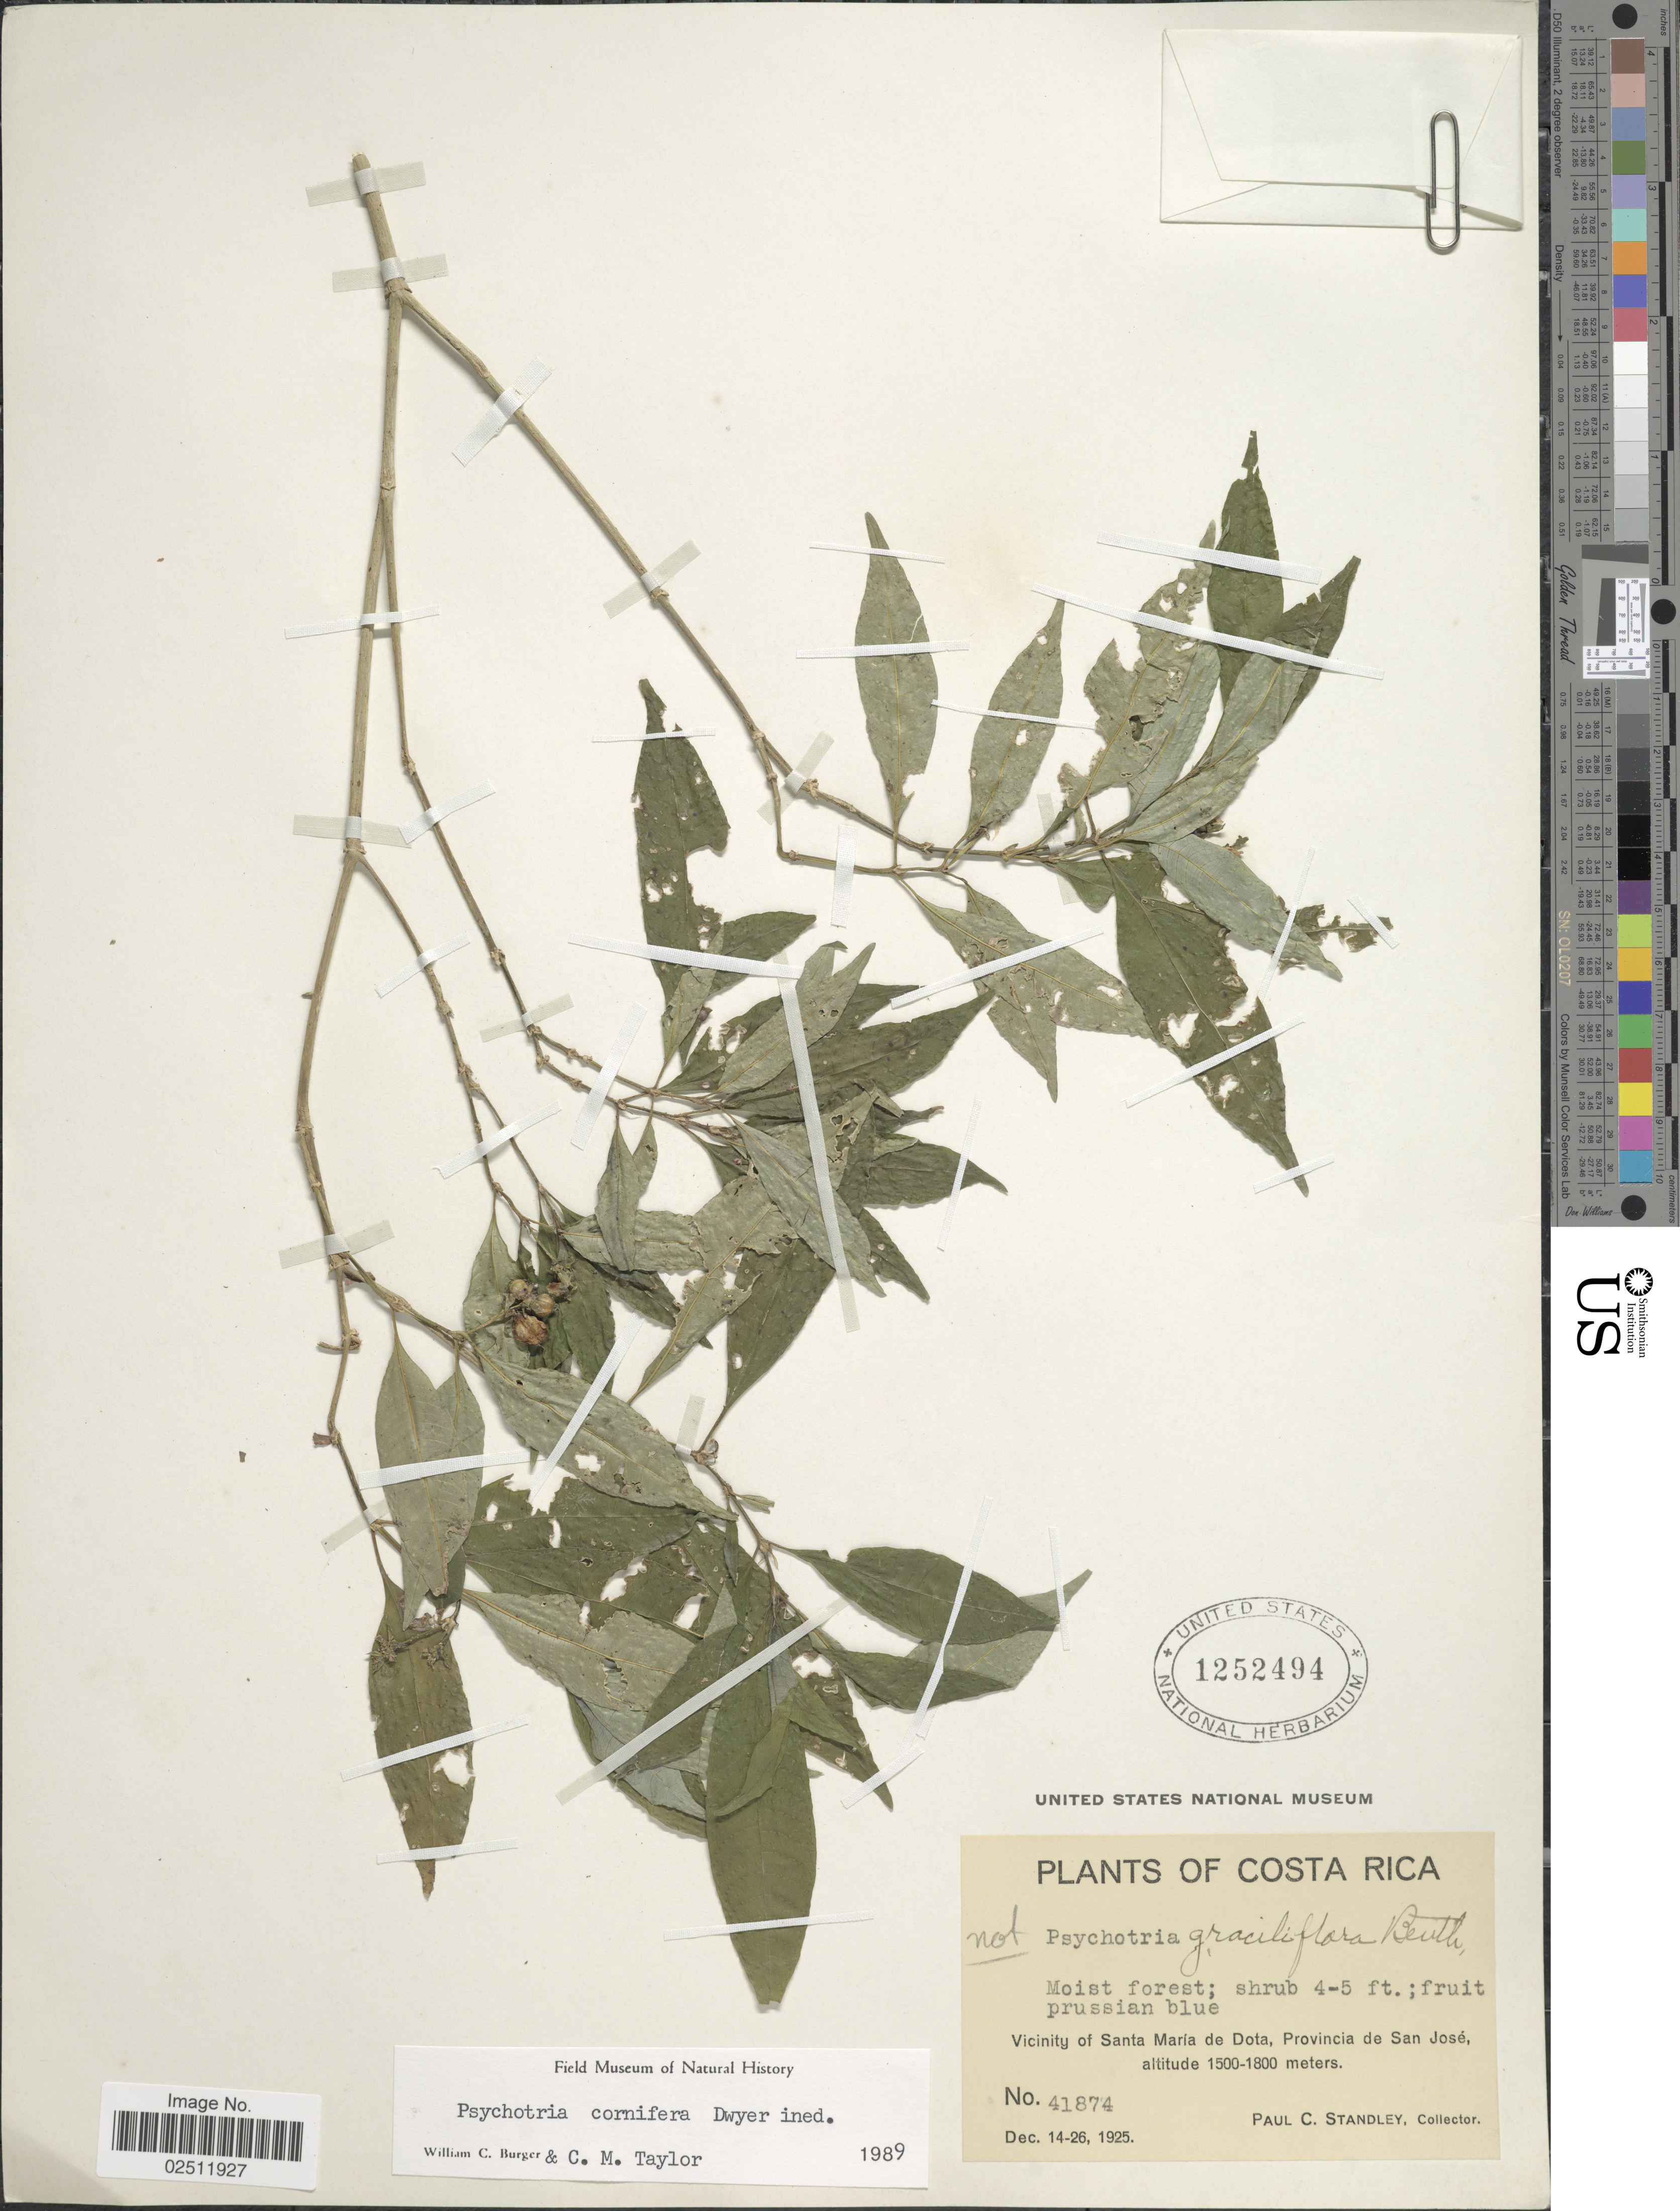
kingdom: Plantae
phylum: Tracheophyta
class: Magnoliopsida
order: Gentianales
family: Rubiaceae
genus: Psychotria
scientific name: Psychotria cornifera Dwyer sp. nov. ined.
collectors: P. C. Standley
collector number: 41874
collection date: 1925-12-14/1925-12-26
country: Costa Rica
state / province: San José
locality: Vicinity of Santa Maria de Dota.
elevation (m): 1500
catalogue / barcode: US 1252494